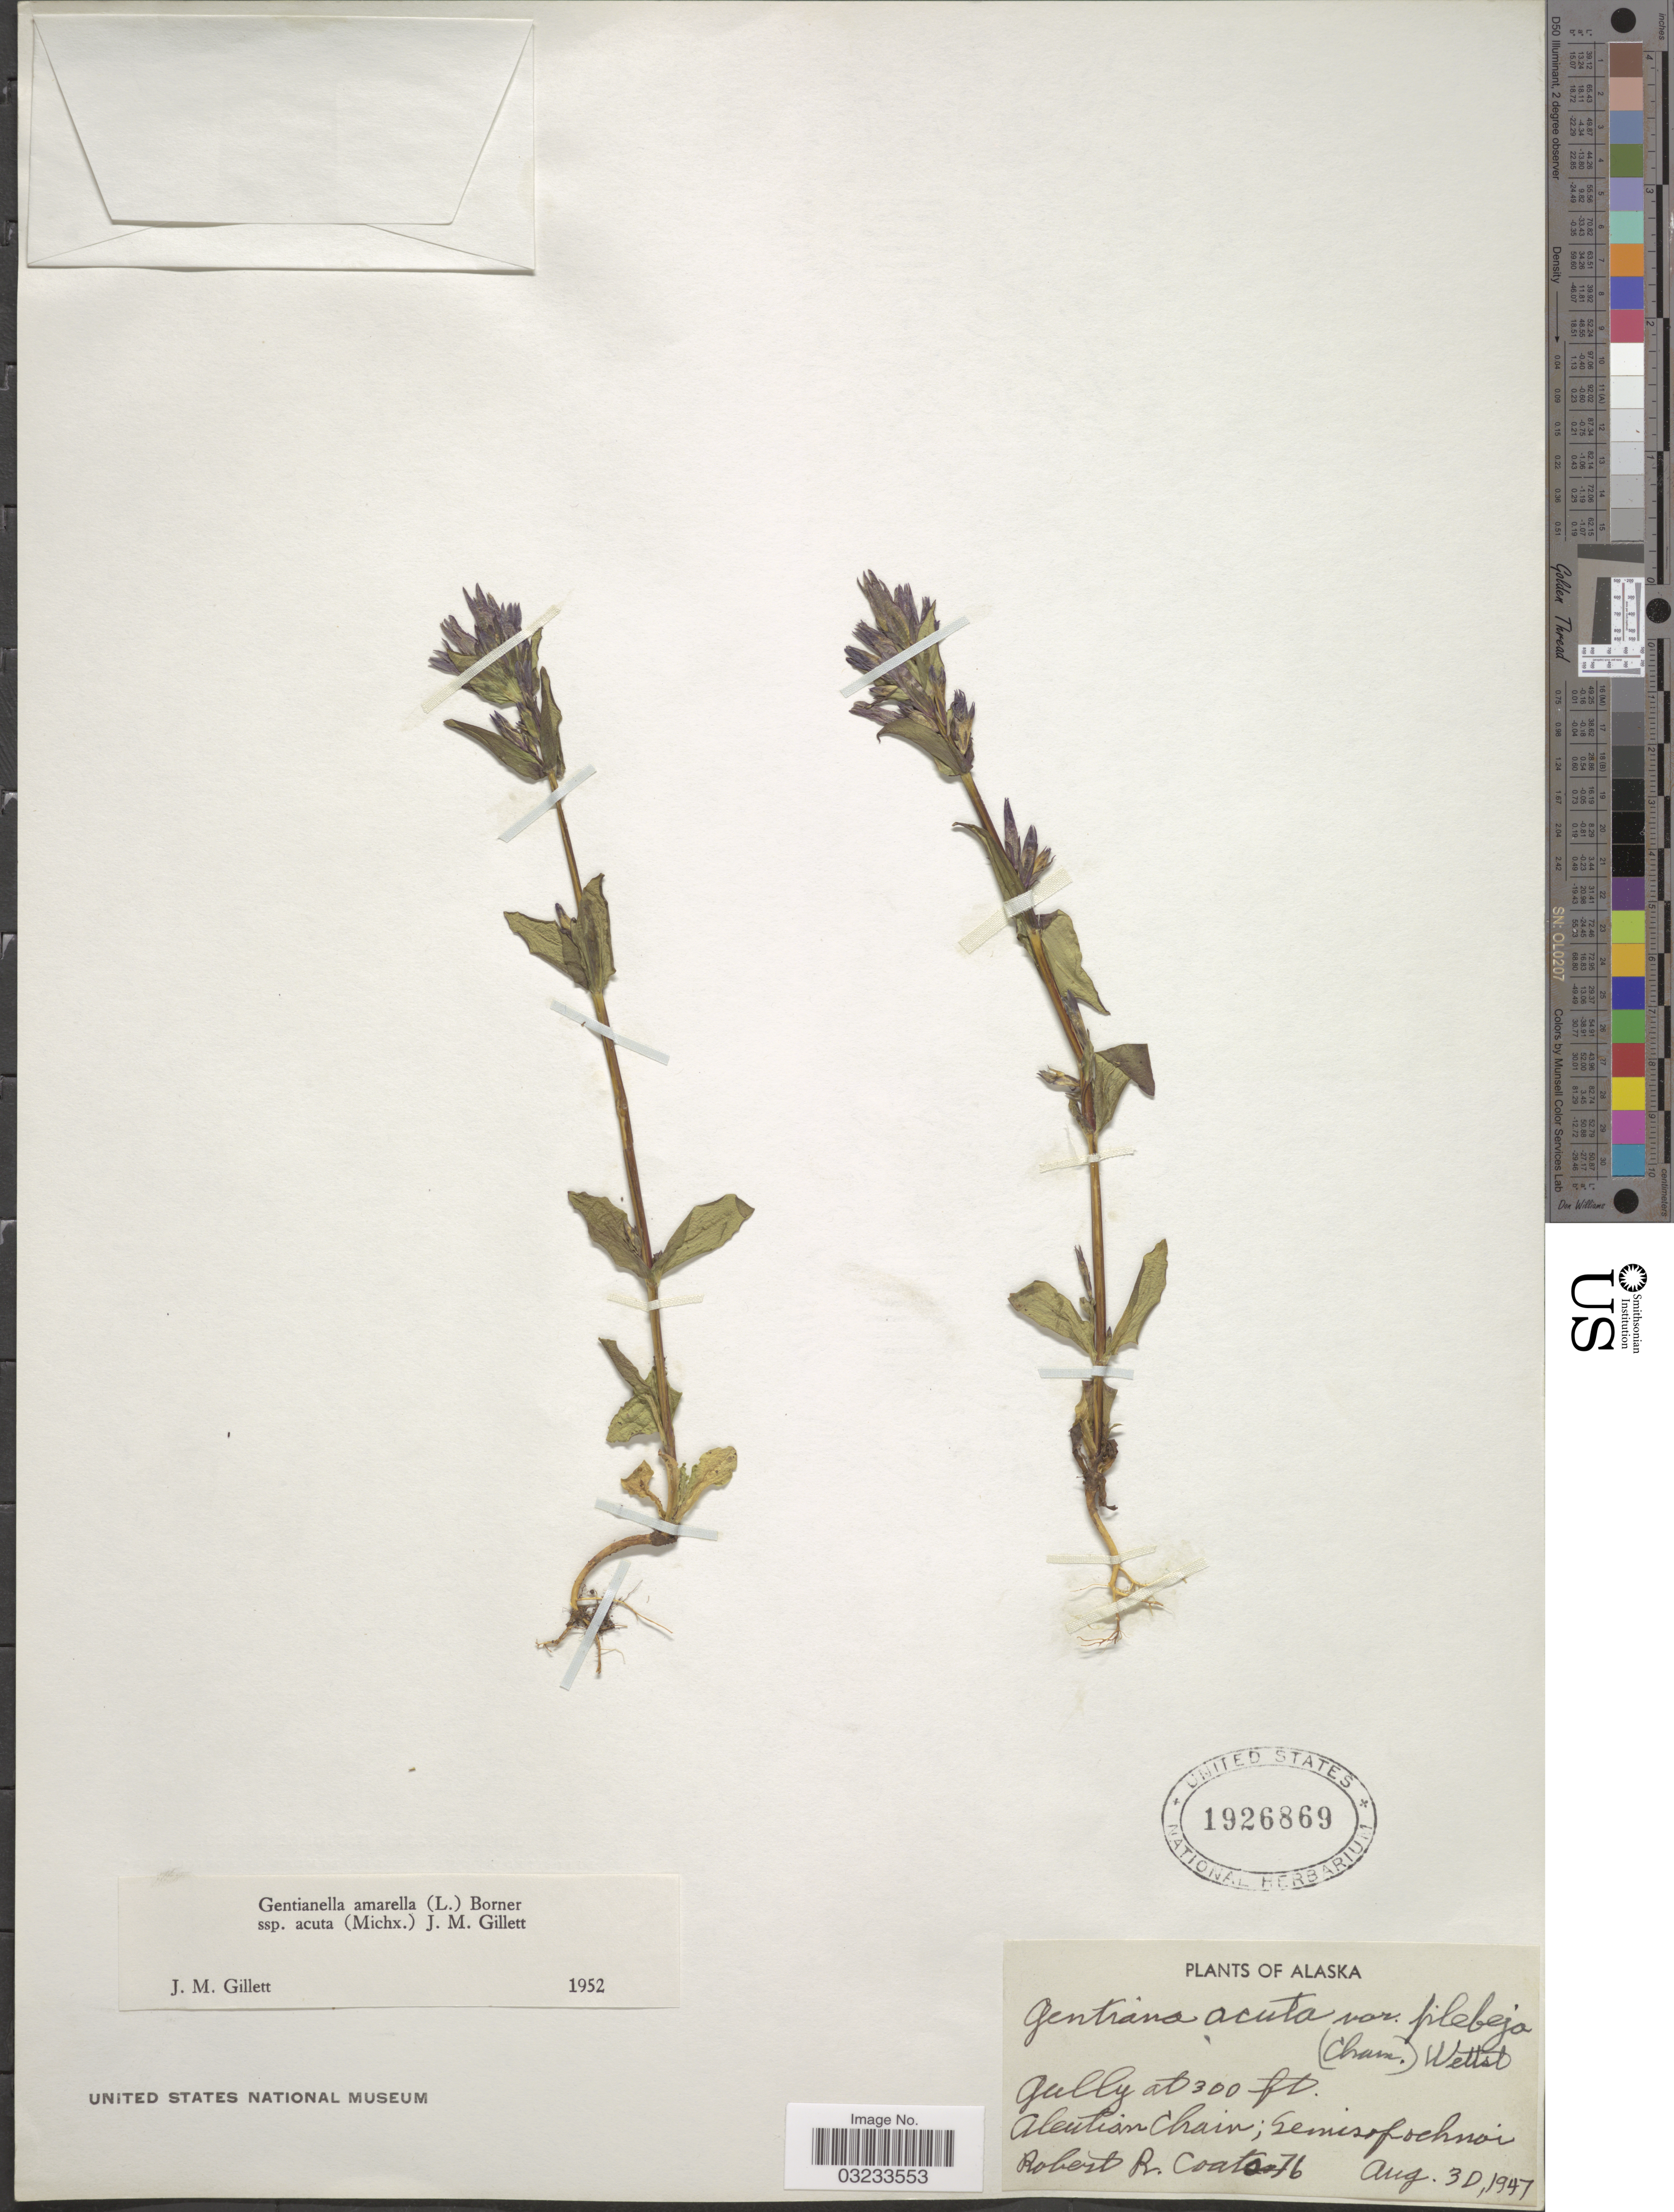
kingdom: Plantae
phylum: Tracheophyta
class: Magnoliopsida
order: Gentianales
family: Gentianaceae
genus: Gentiana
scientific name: Gentiana acuta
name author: Michx.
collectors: R. Coats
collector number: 76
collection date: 1947-08-30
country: United States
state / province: Alaska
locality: Gully. Aleutian Chain; Semisofochnoi.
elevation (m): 91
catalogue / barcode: US 1926869